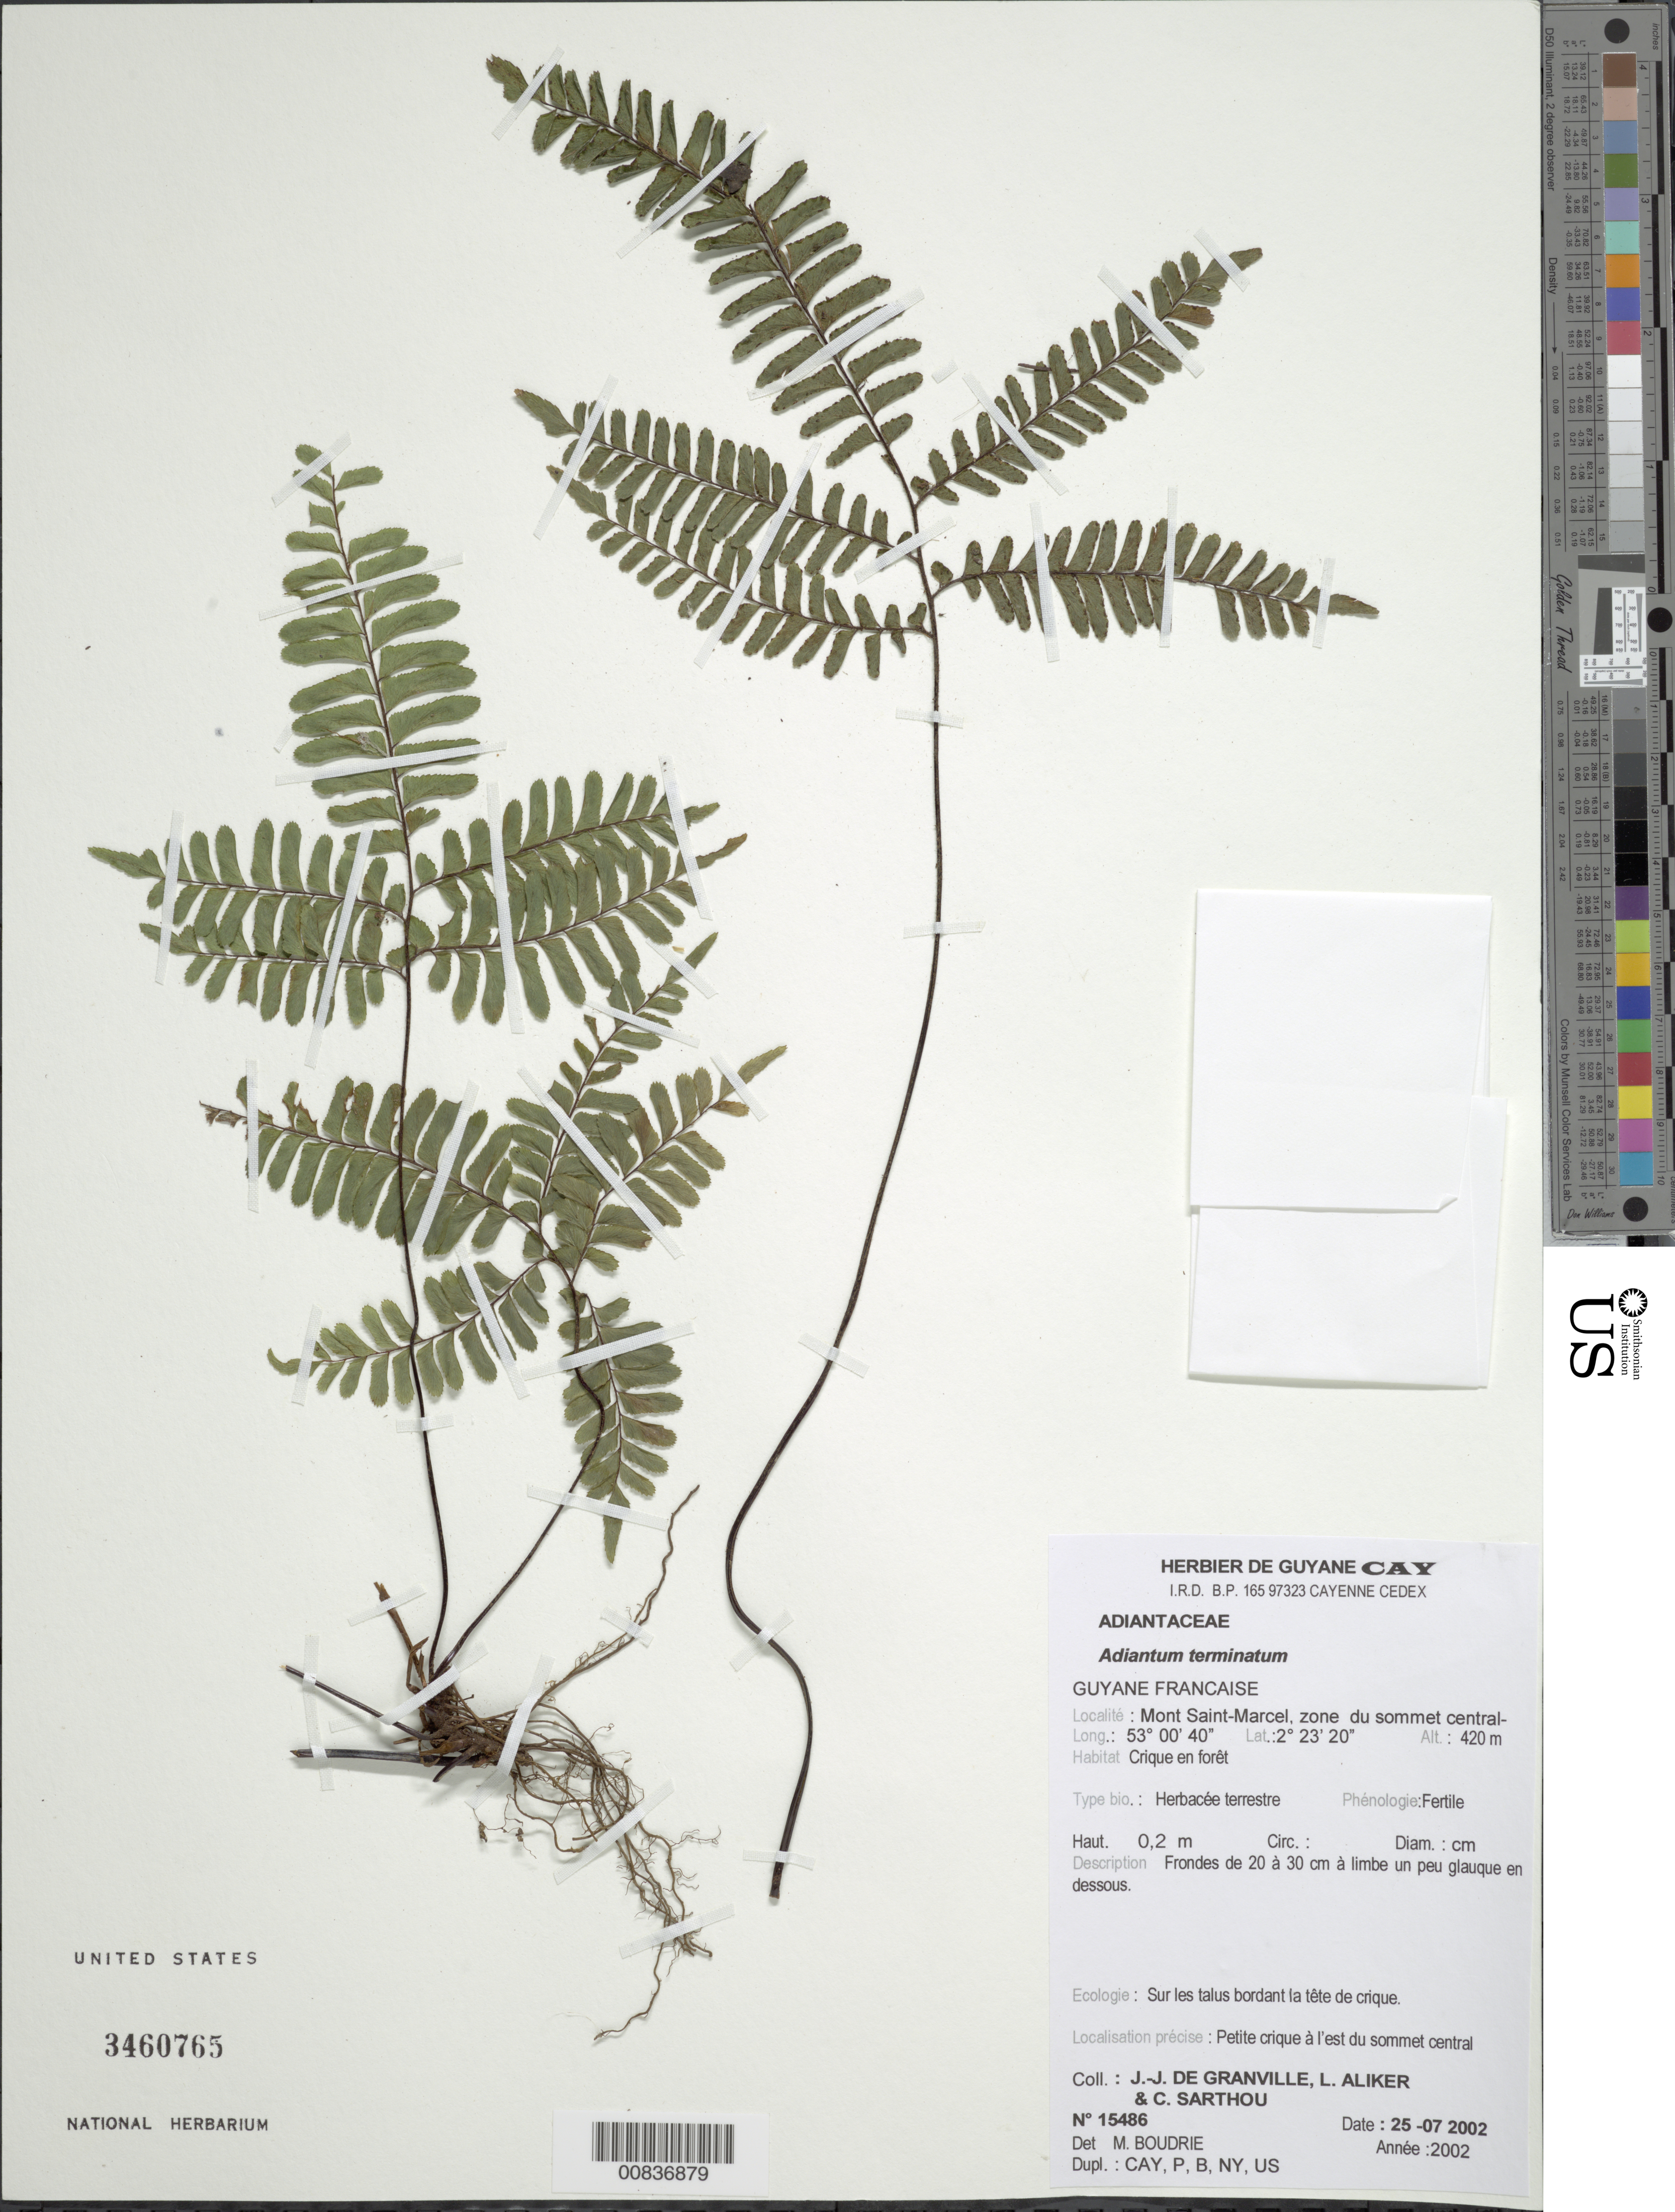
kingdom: Plantae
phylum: Tracheophyta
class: Polypodiopsida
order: Polypodiales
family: Pteridaceae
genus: Adiantum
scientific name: Adiantum terminatum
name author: Kunze ex Miq.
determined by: Boudrie, M.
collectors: J.-J. de Granville, L. Aliker & C. Sarthou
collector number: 15486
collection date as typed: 24-Jul-02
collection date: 2002-07-24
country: French Guiana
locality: Mont Saint-Marcel, zone du sommet central, Bassin de l'Yaloupi. Petite crique à l'est du sommet central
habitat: Criques en sous-bois de forêt dense de basse altitude. Sur les talus bordant la tête de crique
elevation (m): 420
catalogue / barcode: US 3460765